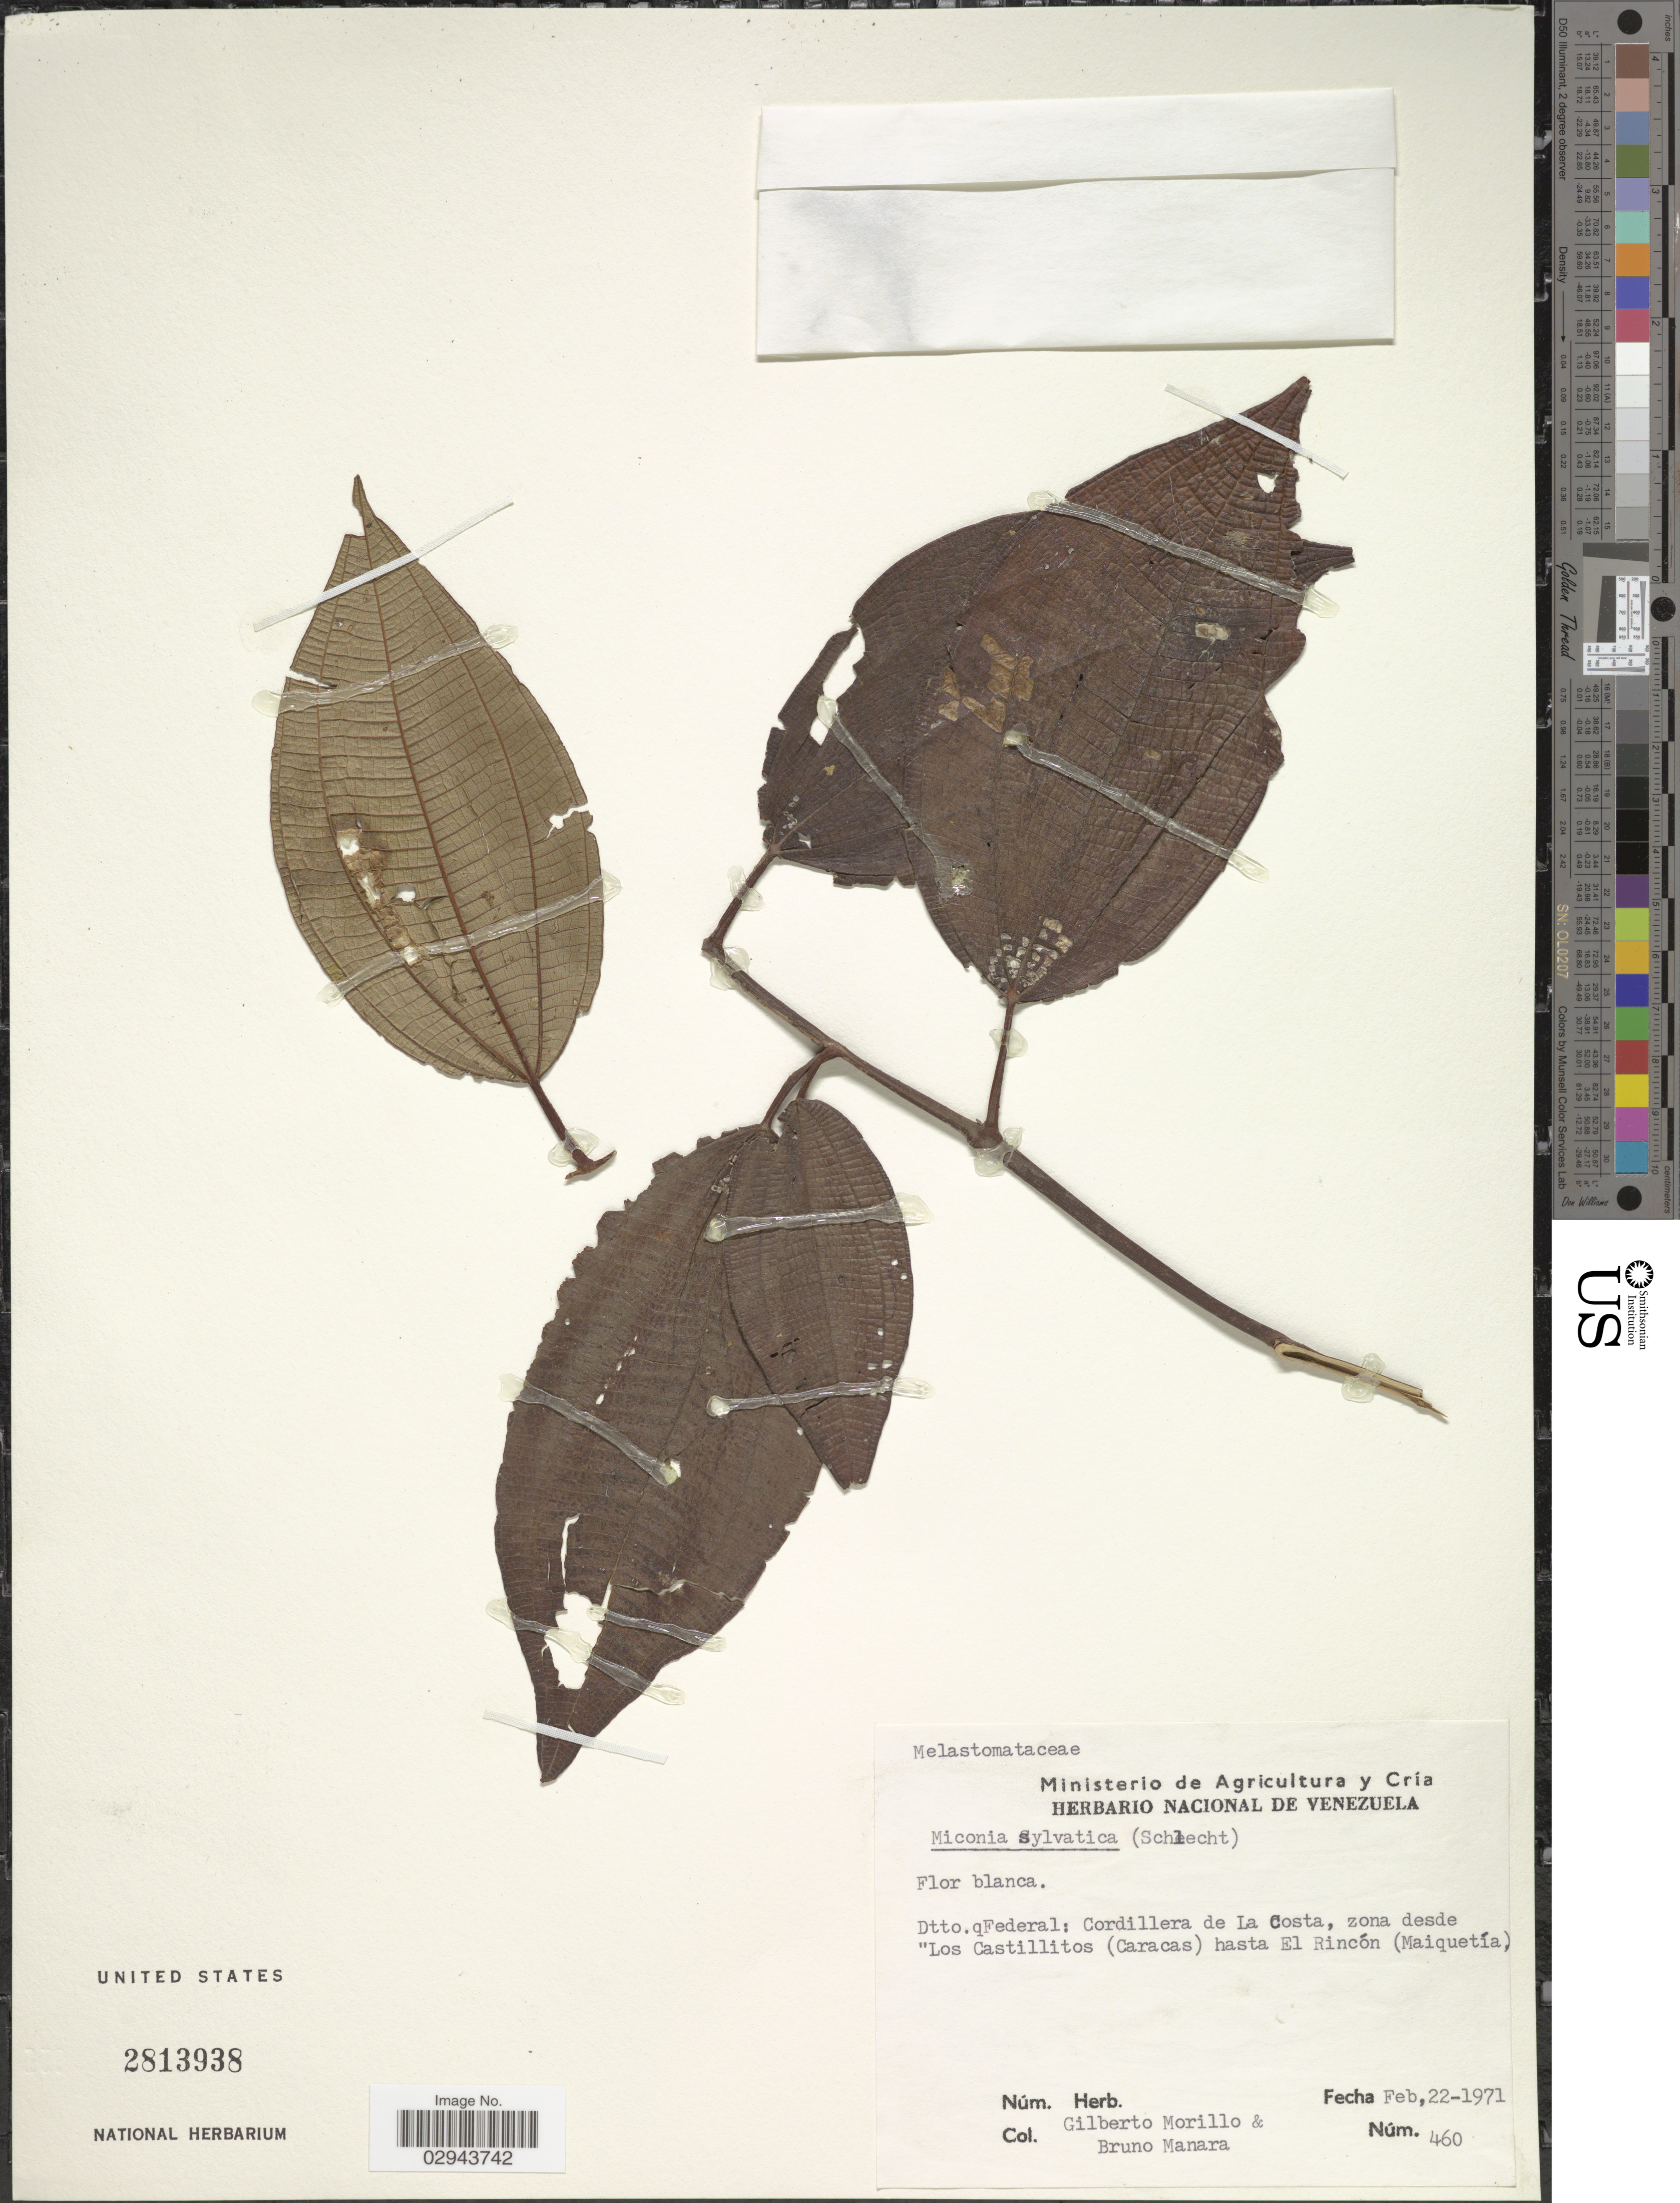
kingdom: Plantae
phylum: Tracheophyta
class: Magnoliopsida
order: Myrtales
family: Melastomataceae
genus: Miconia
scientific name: Miconia sylvatica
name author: (Schltdl.) Naudin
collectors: G. N. Morillo & B. Manara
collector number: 460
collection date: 1971-02-22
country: Venezuela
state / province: Distrito Federal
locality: Dtto. Federal: Cordillera de La Costa, zona desde Los Castillitos (Caracas) hasta El Rincón (Maiquetía).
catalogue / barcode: US 2813938